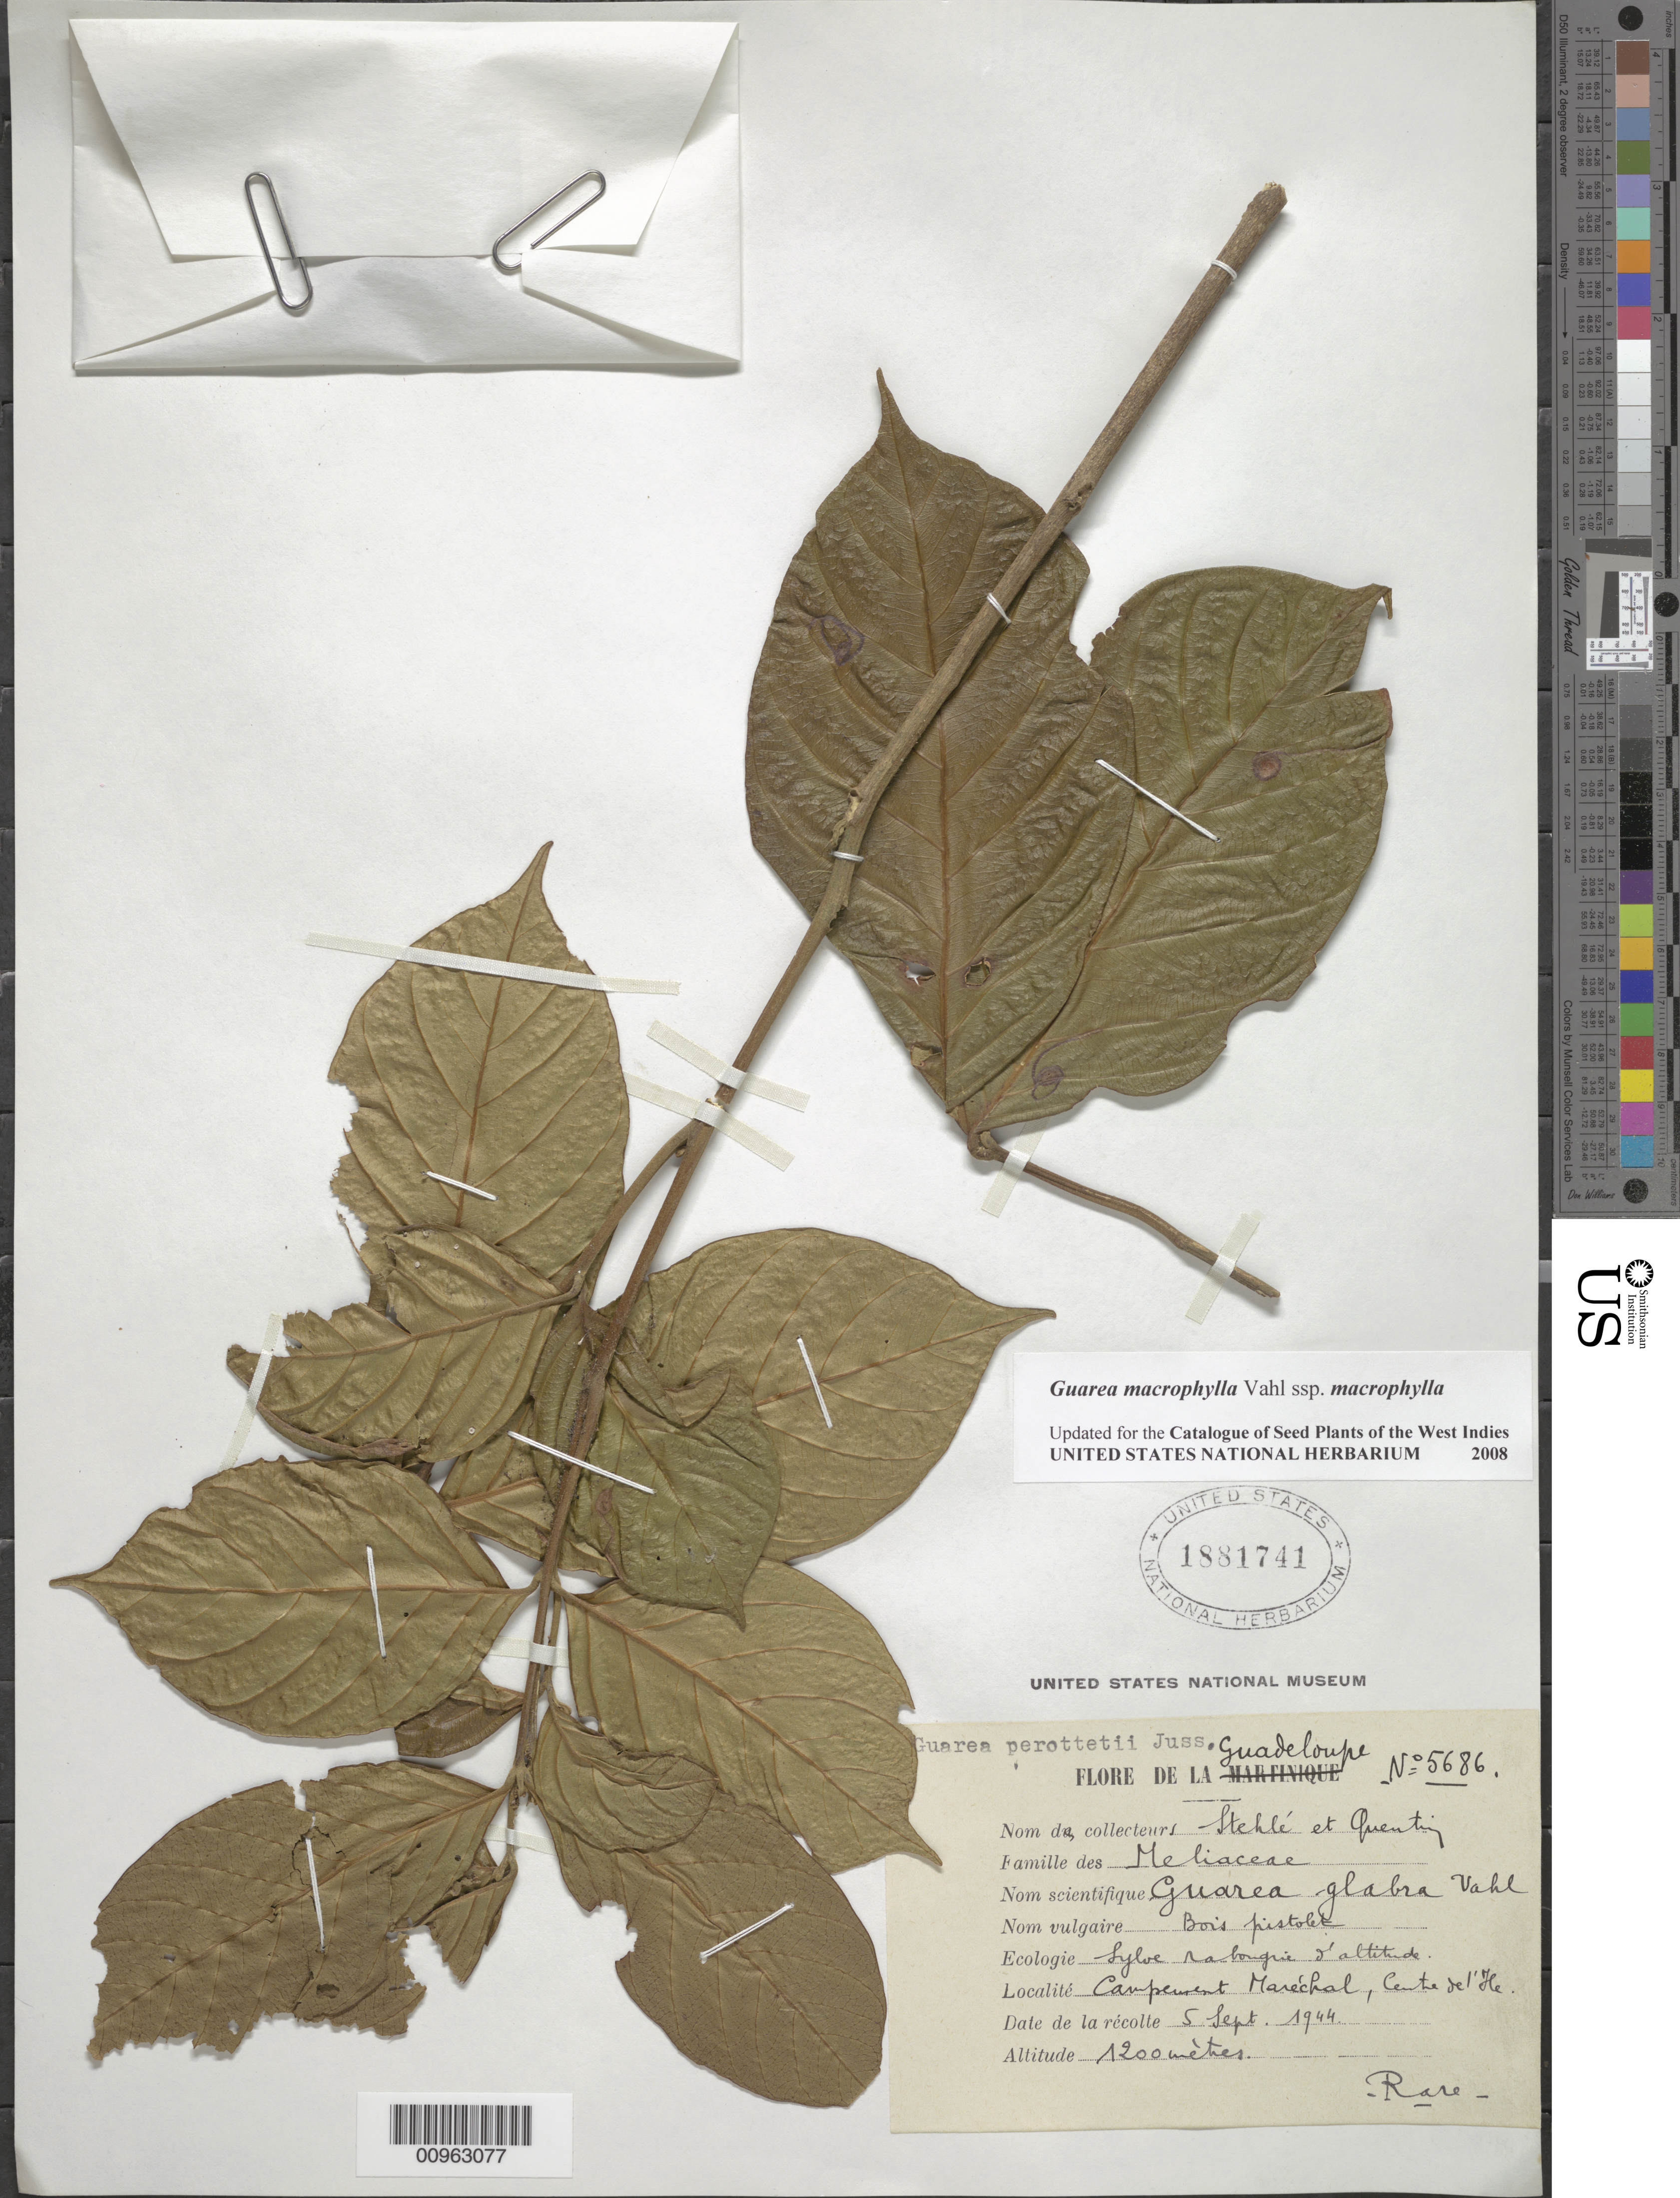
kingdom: Plantae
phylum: Tracheophyta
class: Magnoliopsida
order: Sapindales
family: Meliaceae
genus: Guarea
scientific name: Guarea macrophylla subsp. macrophylla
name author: Vahl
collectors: H. Stehlé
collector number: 5686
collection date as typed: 05 Sep 1944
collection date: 1944-09-05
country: Guadeloupe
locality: Campeurent Maréchal, Centre de l'Ile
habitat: Sylve rabougrie d'altitude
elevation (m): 1200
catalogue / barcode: US 1881741